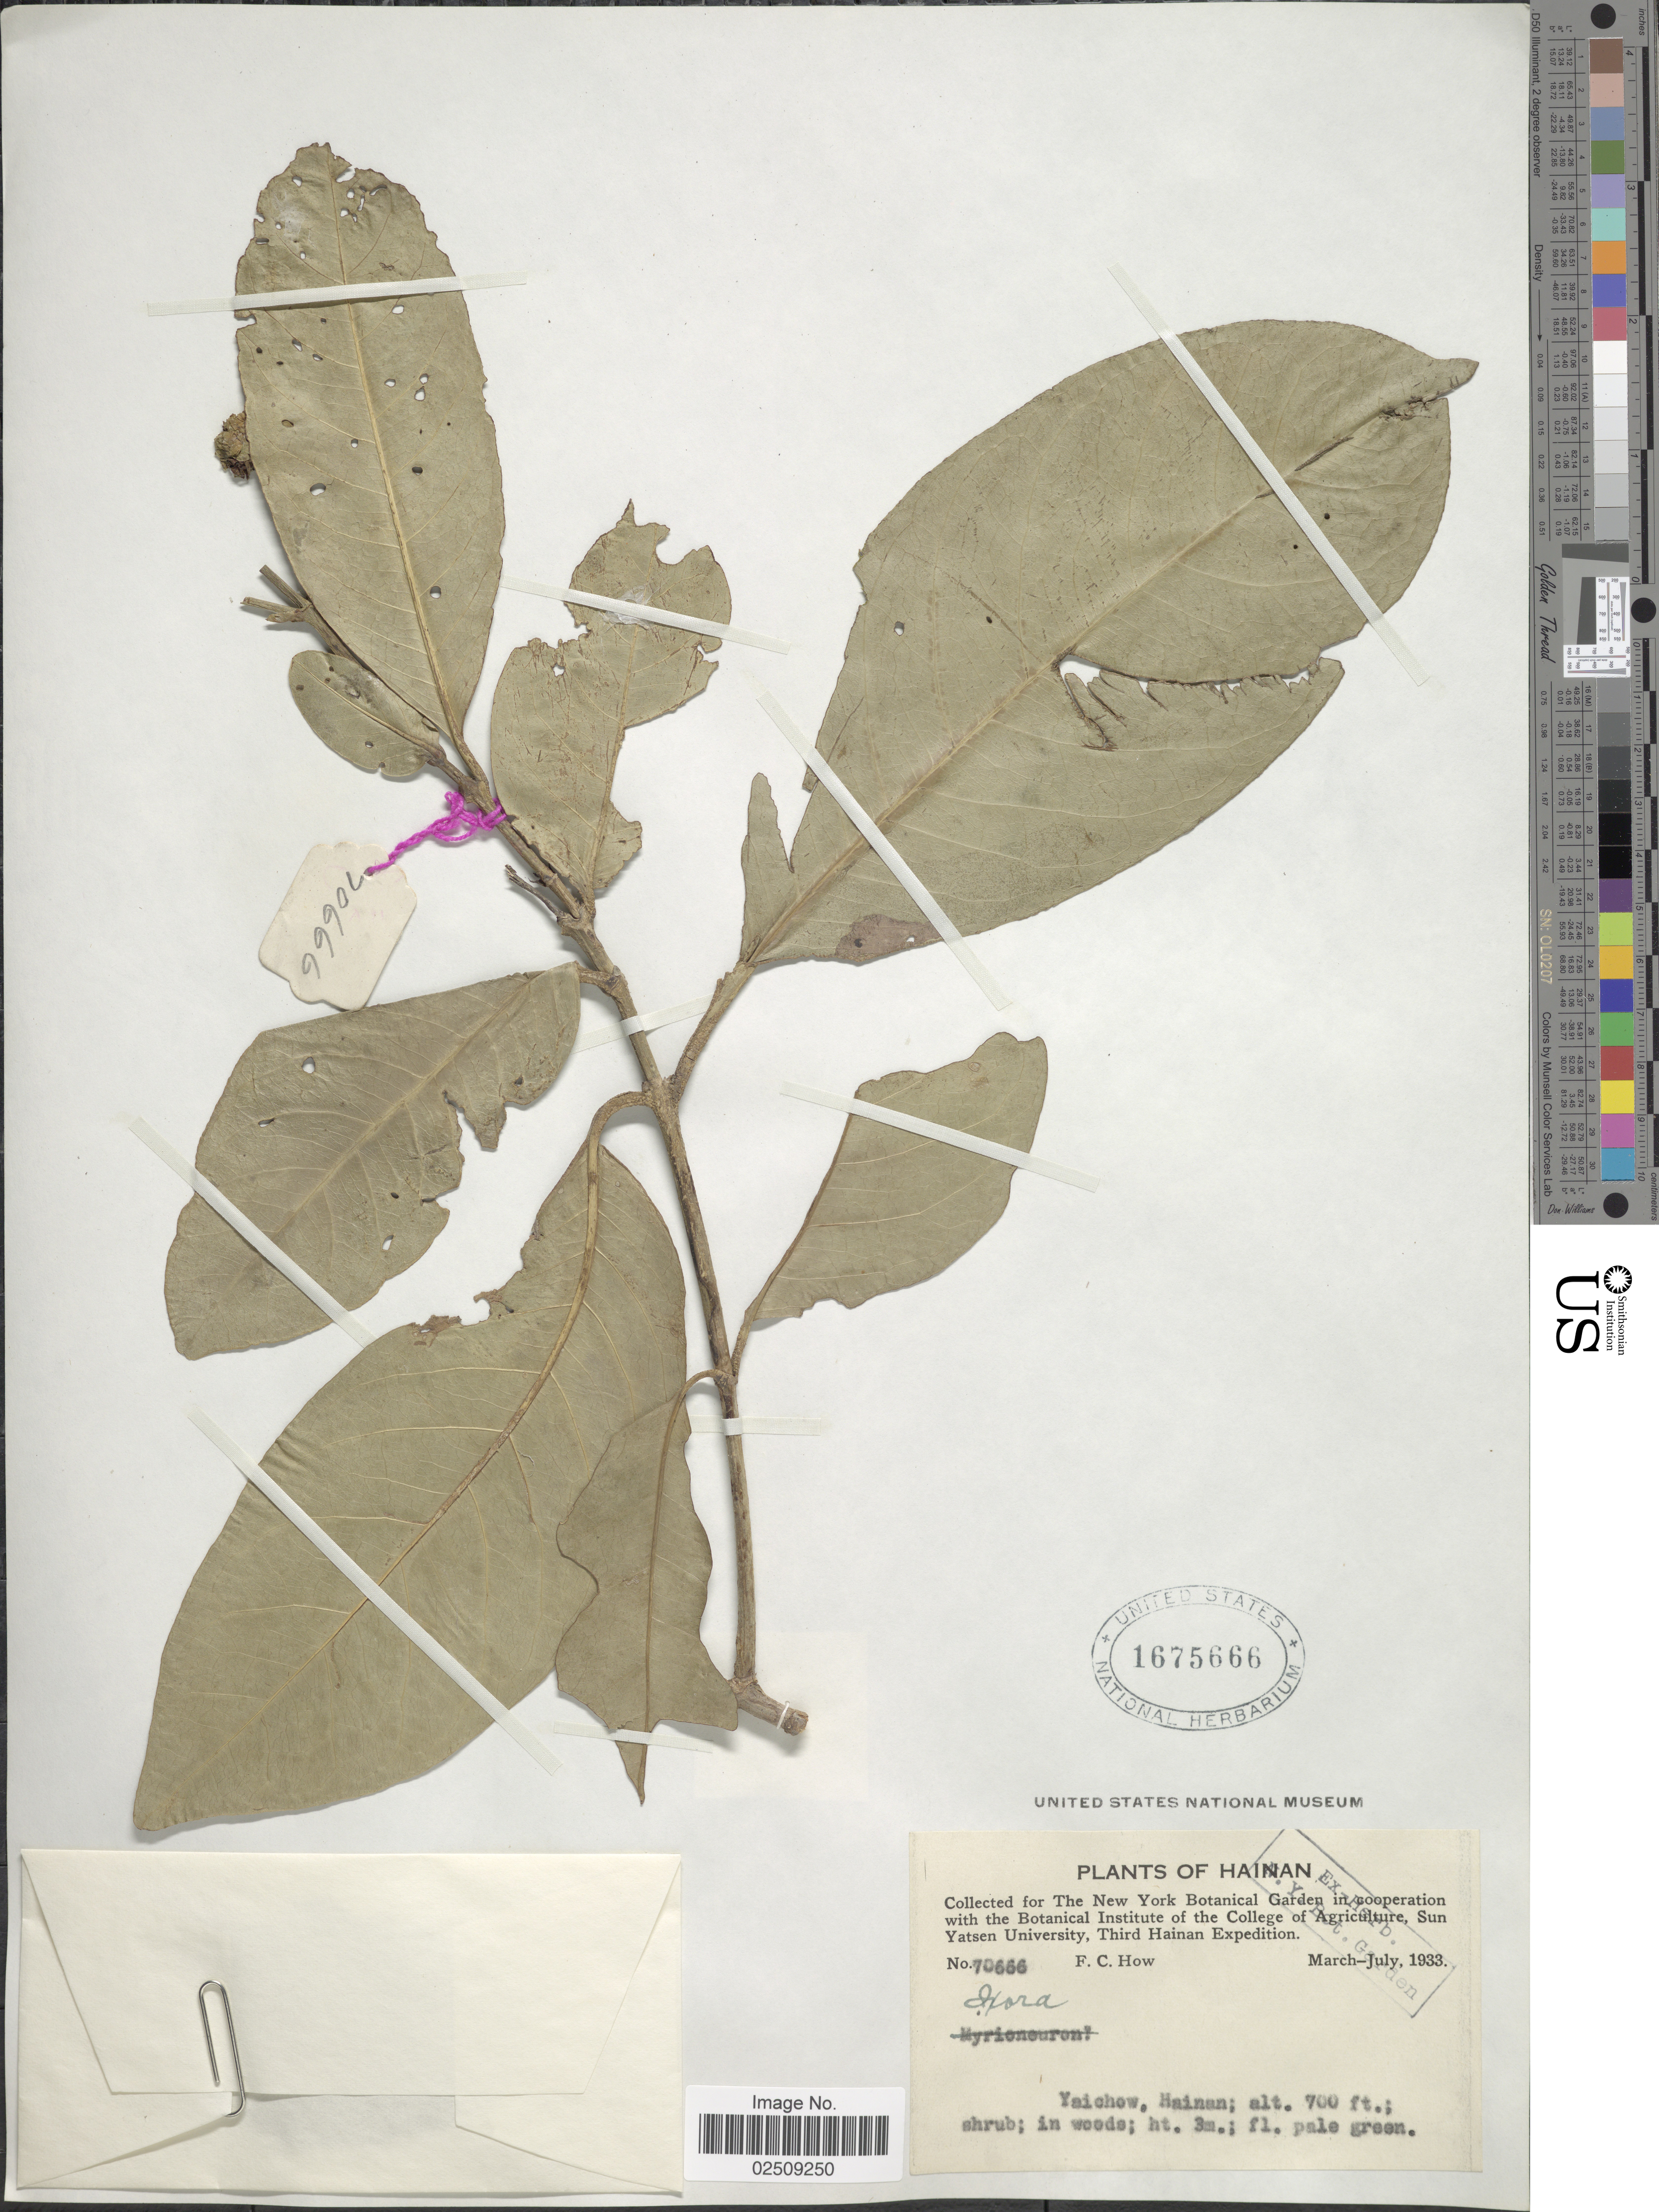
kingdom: Plantae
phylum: Tracheophyta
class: Magnoliopsida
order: Gentianales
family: Rubiaceae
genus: Ixora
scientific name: Ixora sp.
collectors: F. C. How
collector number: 70666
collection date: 1933-03/1933-07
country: China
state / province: Hainan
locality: Yaichow, Hainan.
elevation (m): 213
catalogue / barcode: US 1675666